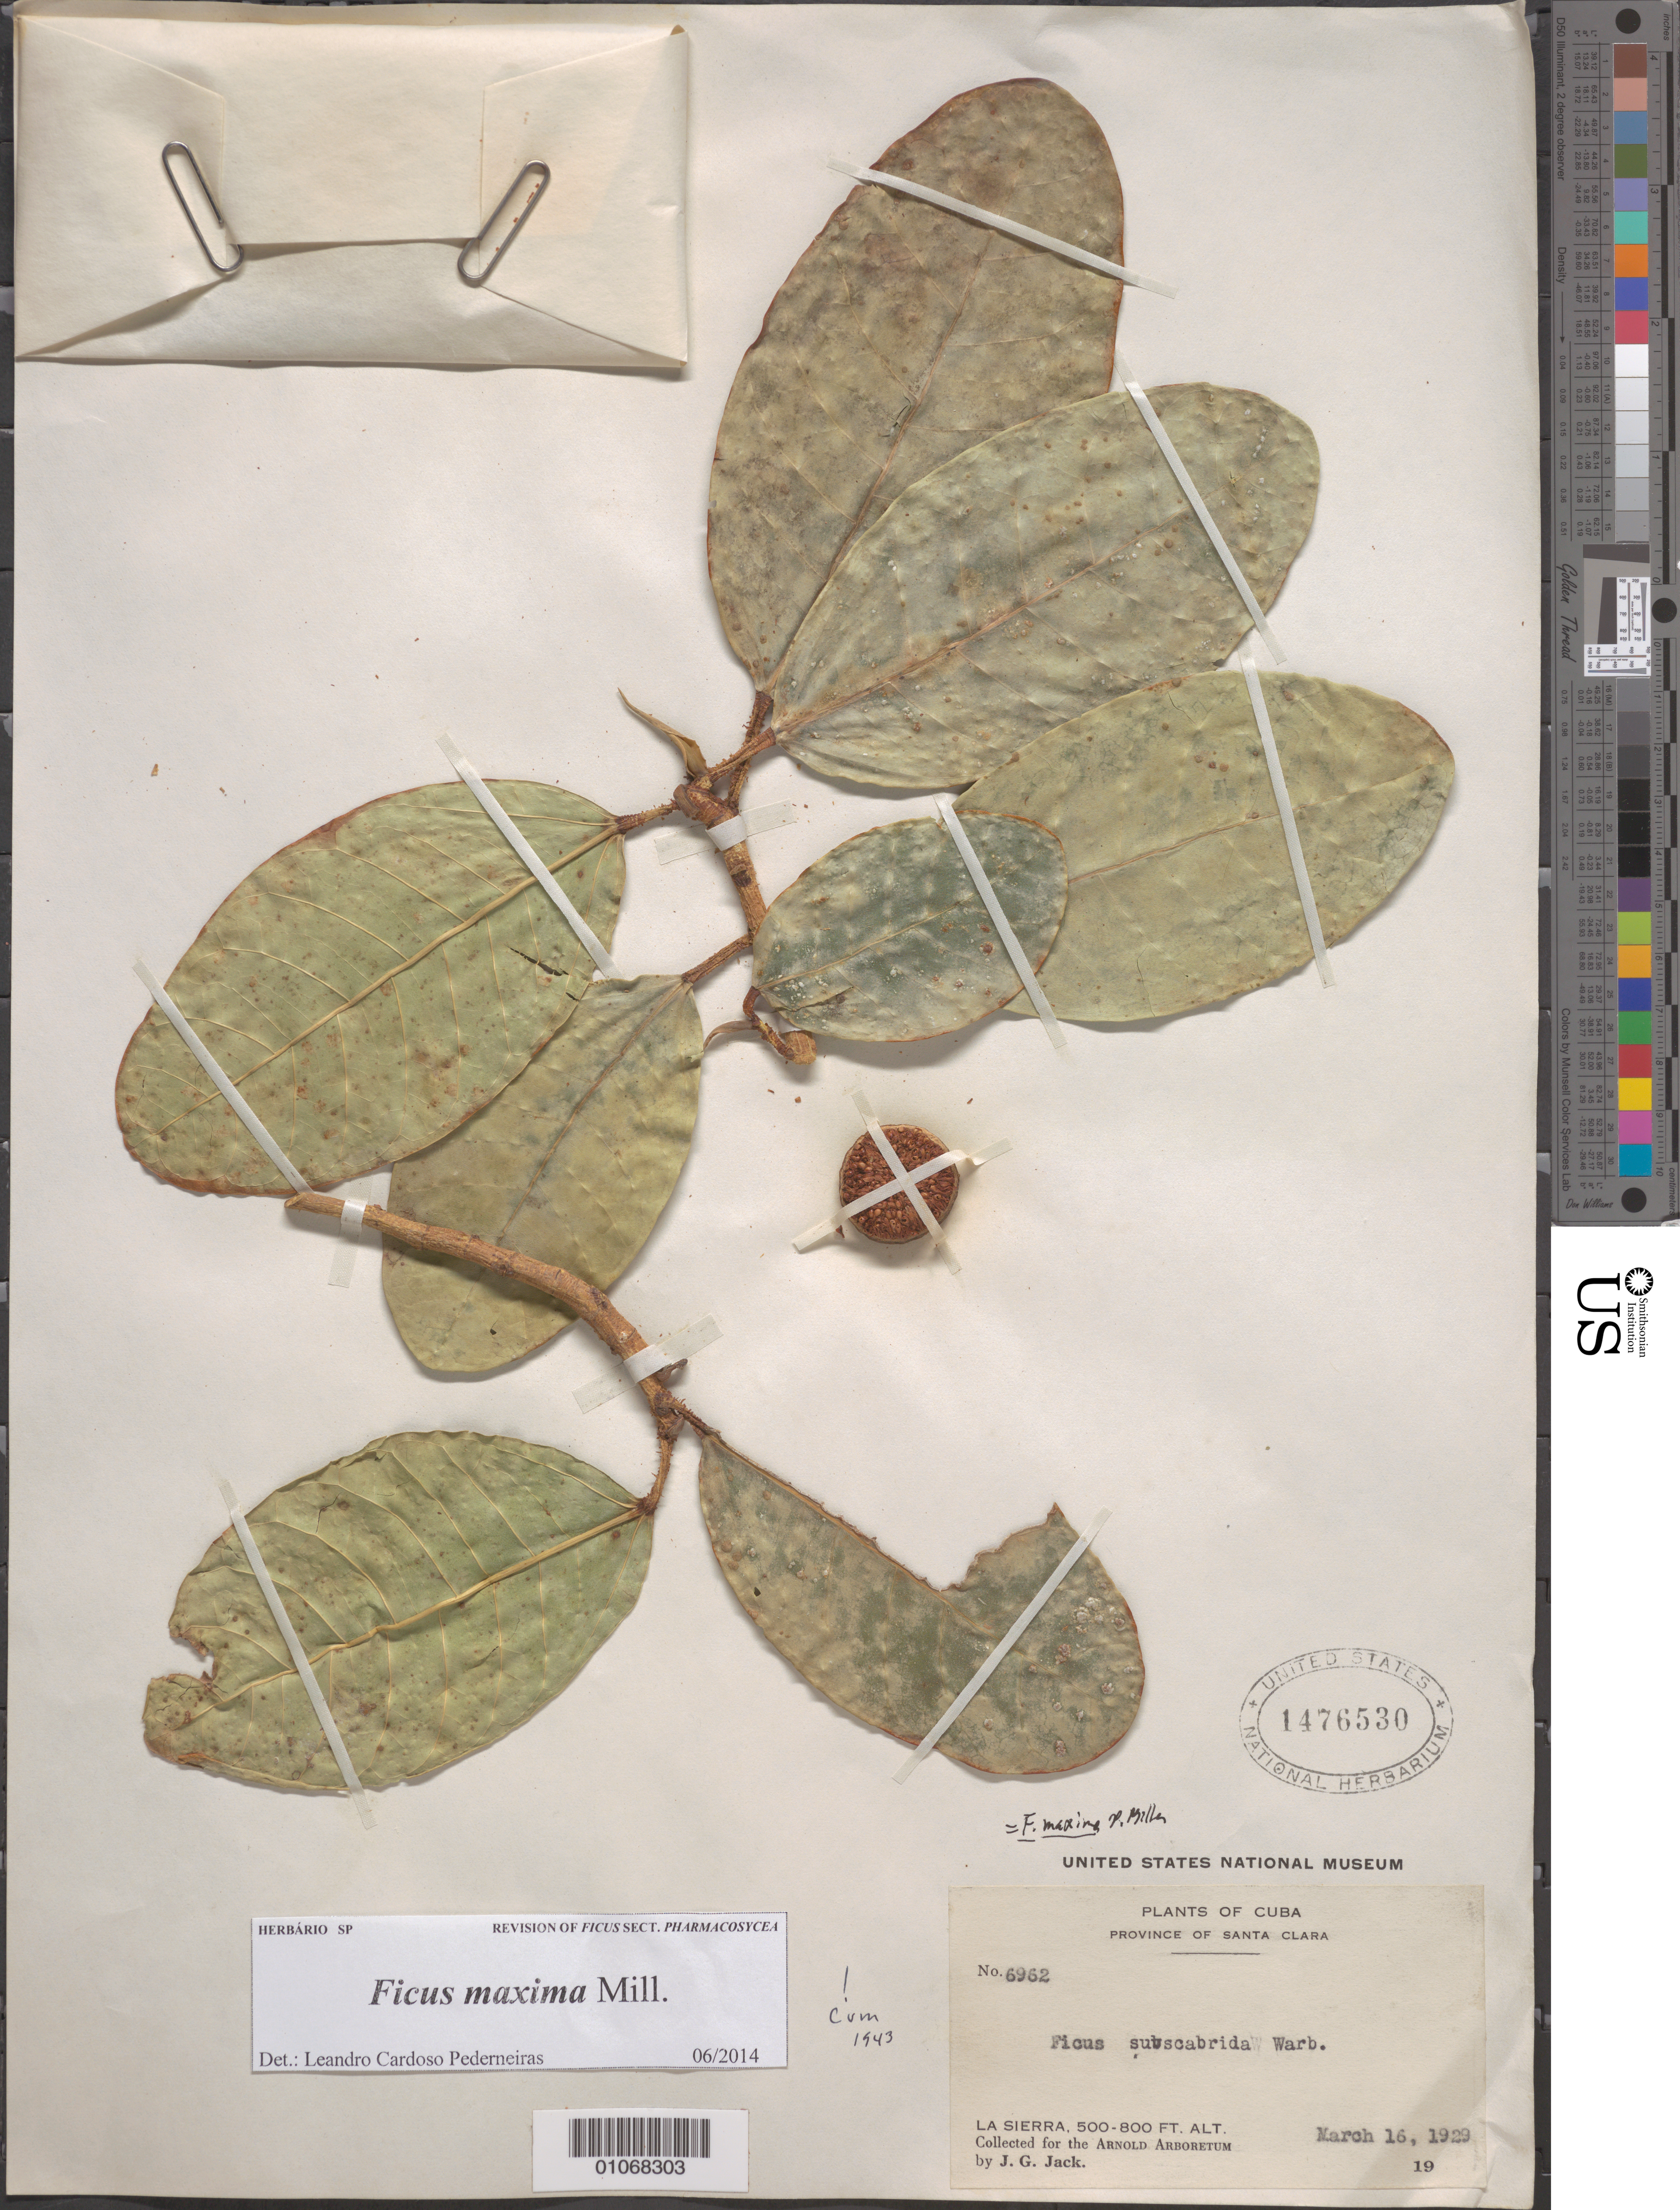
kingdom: Plantae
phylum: Tracheophyta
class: Magnoliopsida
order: Rosales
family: Moraceae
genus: Ficus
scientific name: Ficus maxima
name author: Mill.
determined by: Cardoso Pederneiras, L.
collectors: J. G. Jack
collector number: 6962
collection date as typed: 16 Mar 1929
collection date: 1929-03-16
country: Cuba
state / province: Villa Clara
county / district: Santa Clara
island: Cuba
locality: La Sierra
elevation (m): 152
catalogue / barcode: US 1476530